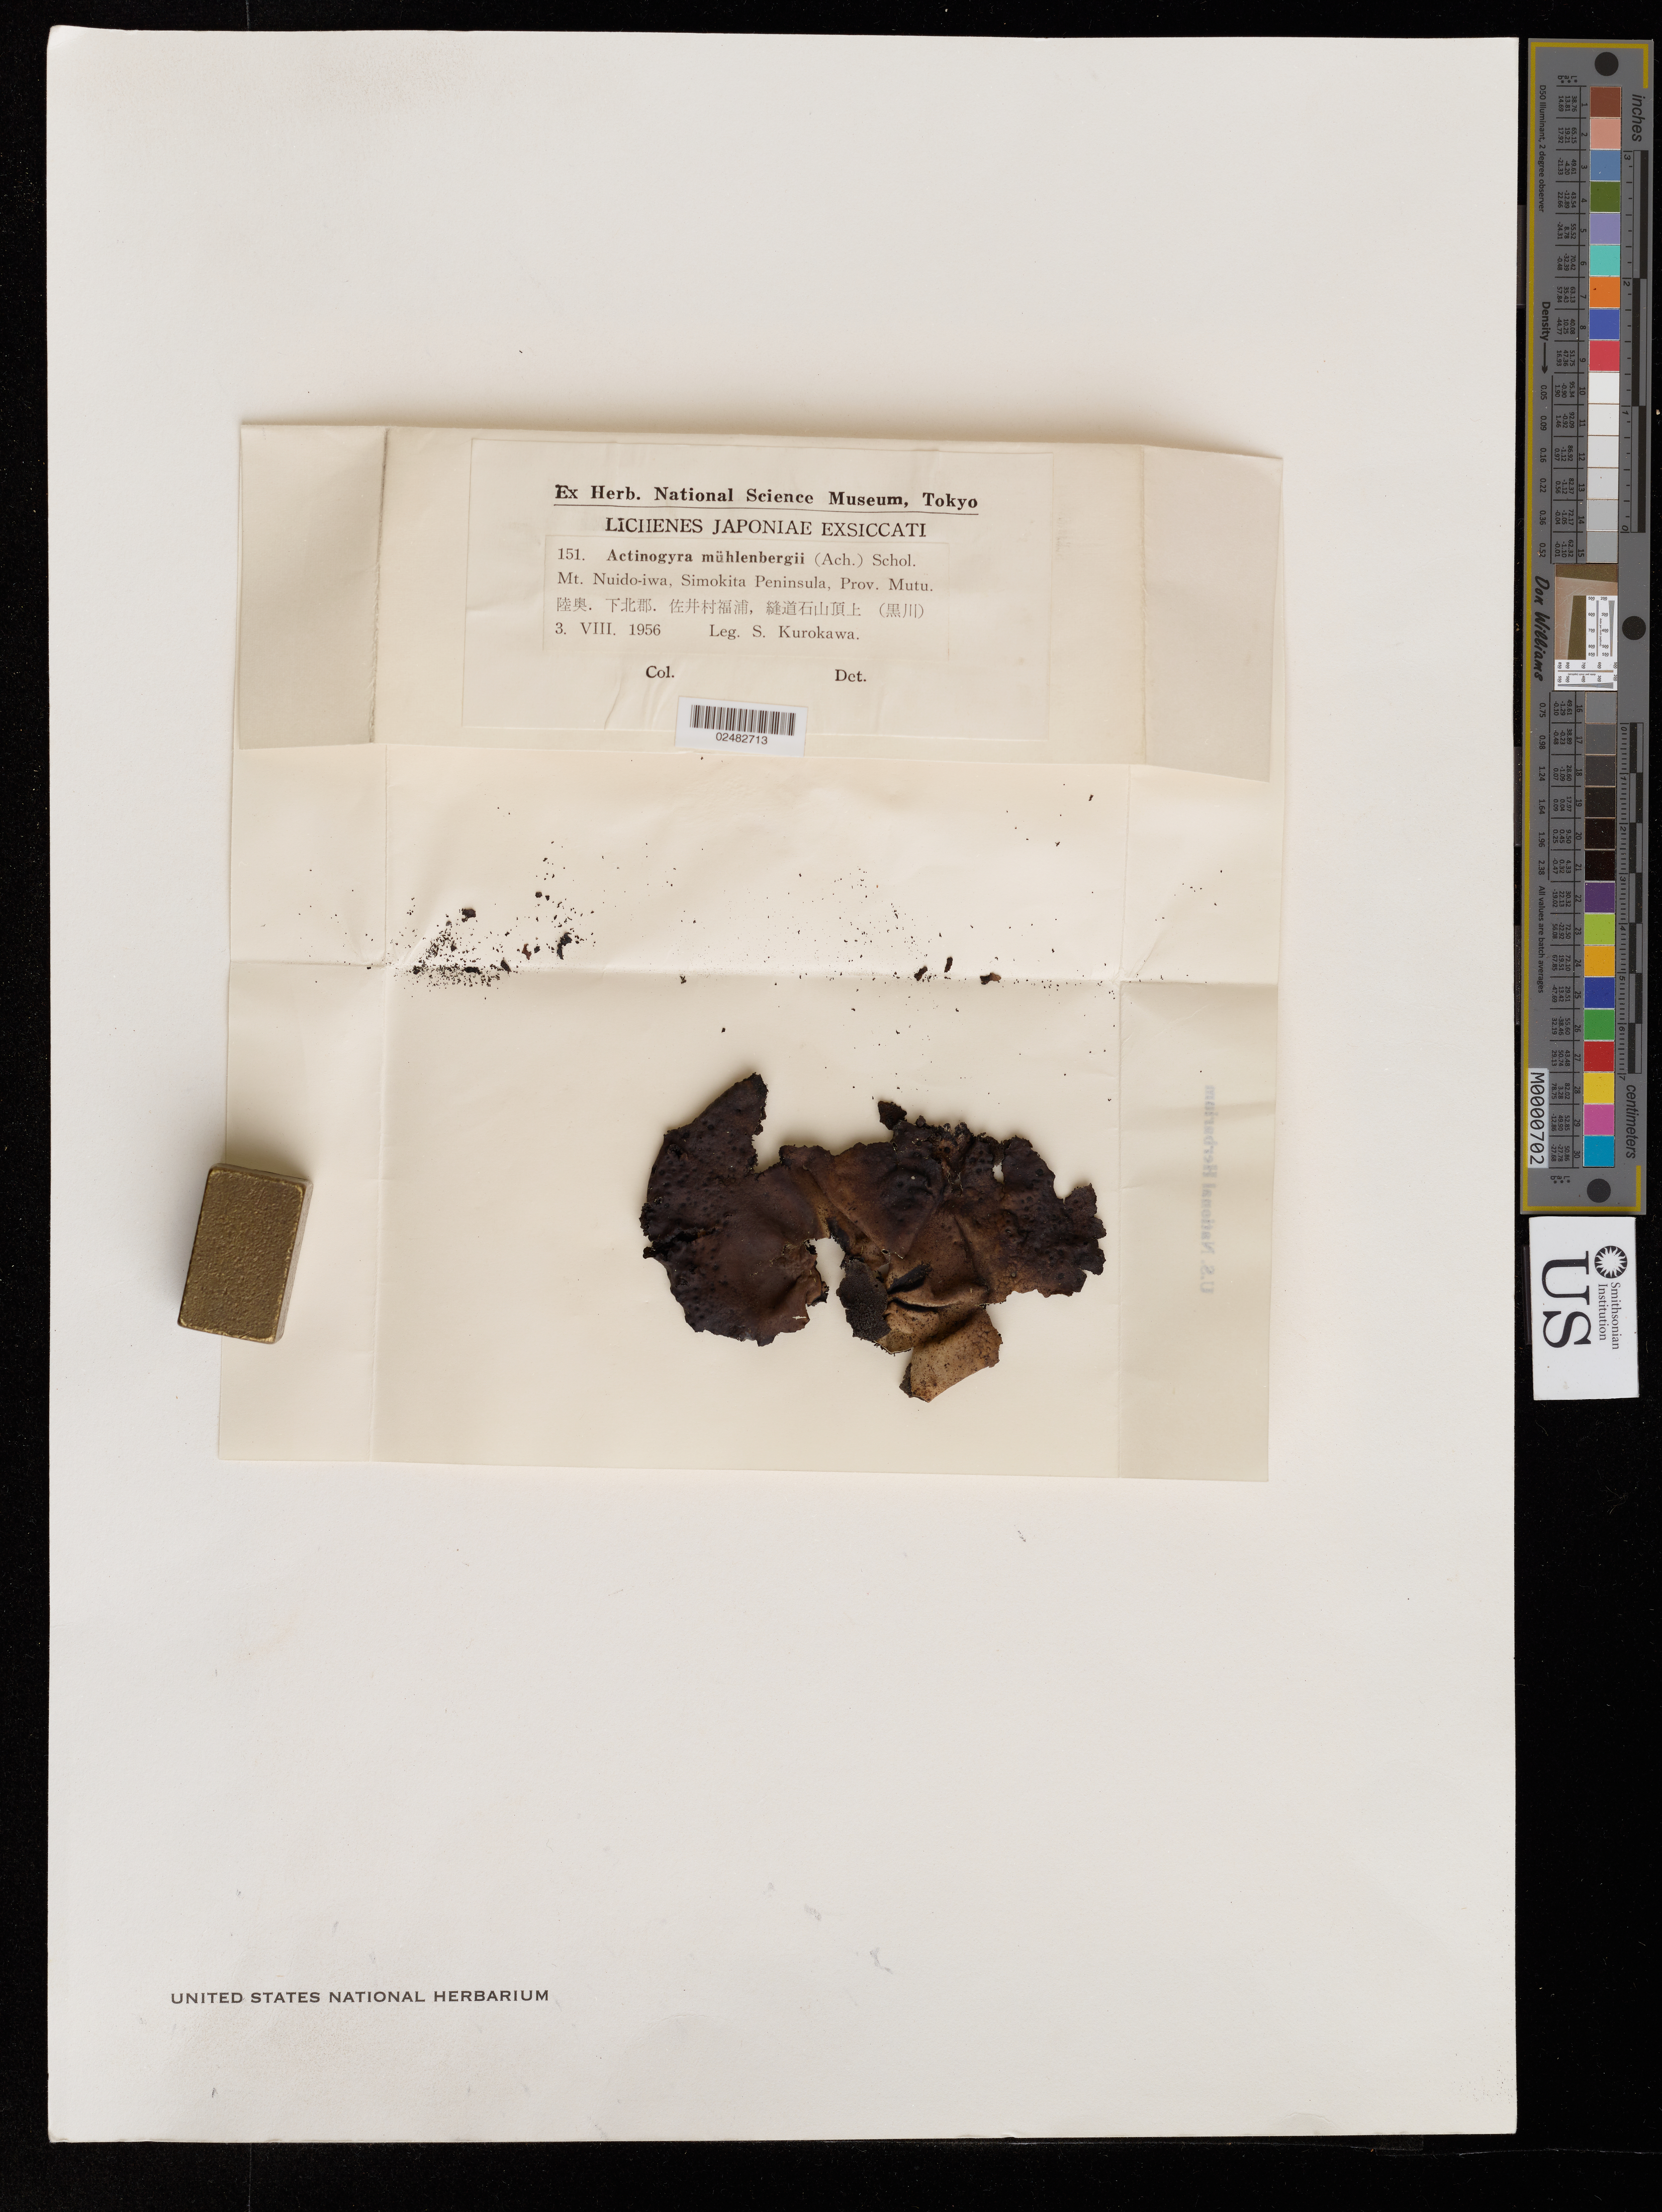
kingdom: Fungi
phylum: Ascomycota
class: Lecanoromycetes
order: Umbilicariales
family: Umbilicariaceae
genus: Umbilicaria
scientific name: Umbilicaria muehlenbergii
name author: (Ach.) Tuck.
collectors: S. Kurokawa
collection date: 1956-08-03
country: Japan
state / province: Aomori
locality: Mt. Nuido-iwa, Simokita Peninsula, Prov. Mutu.